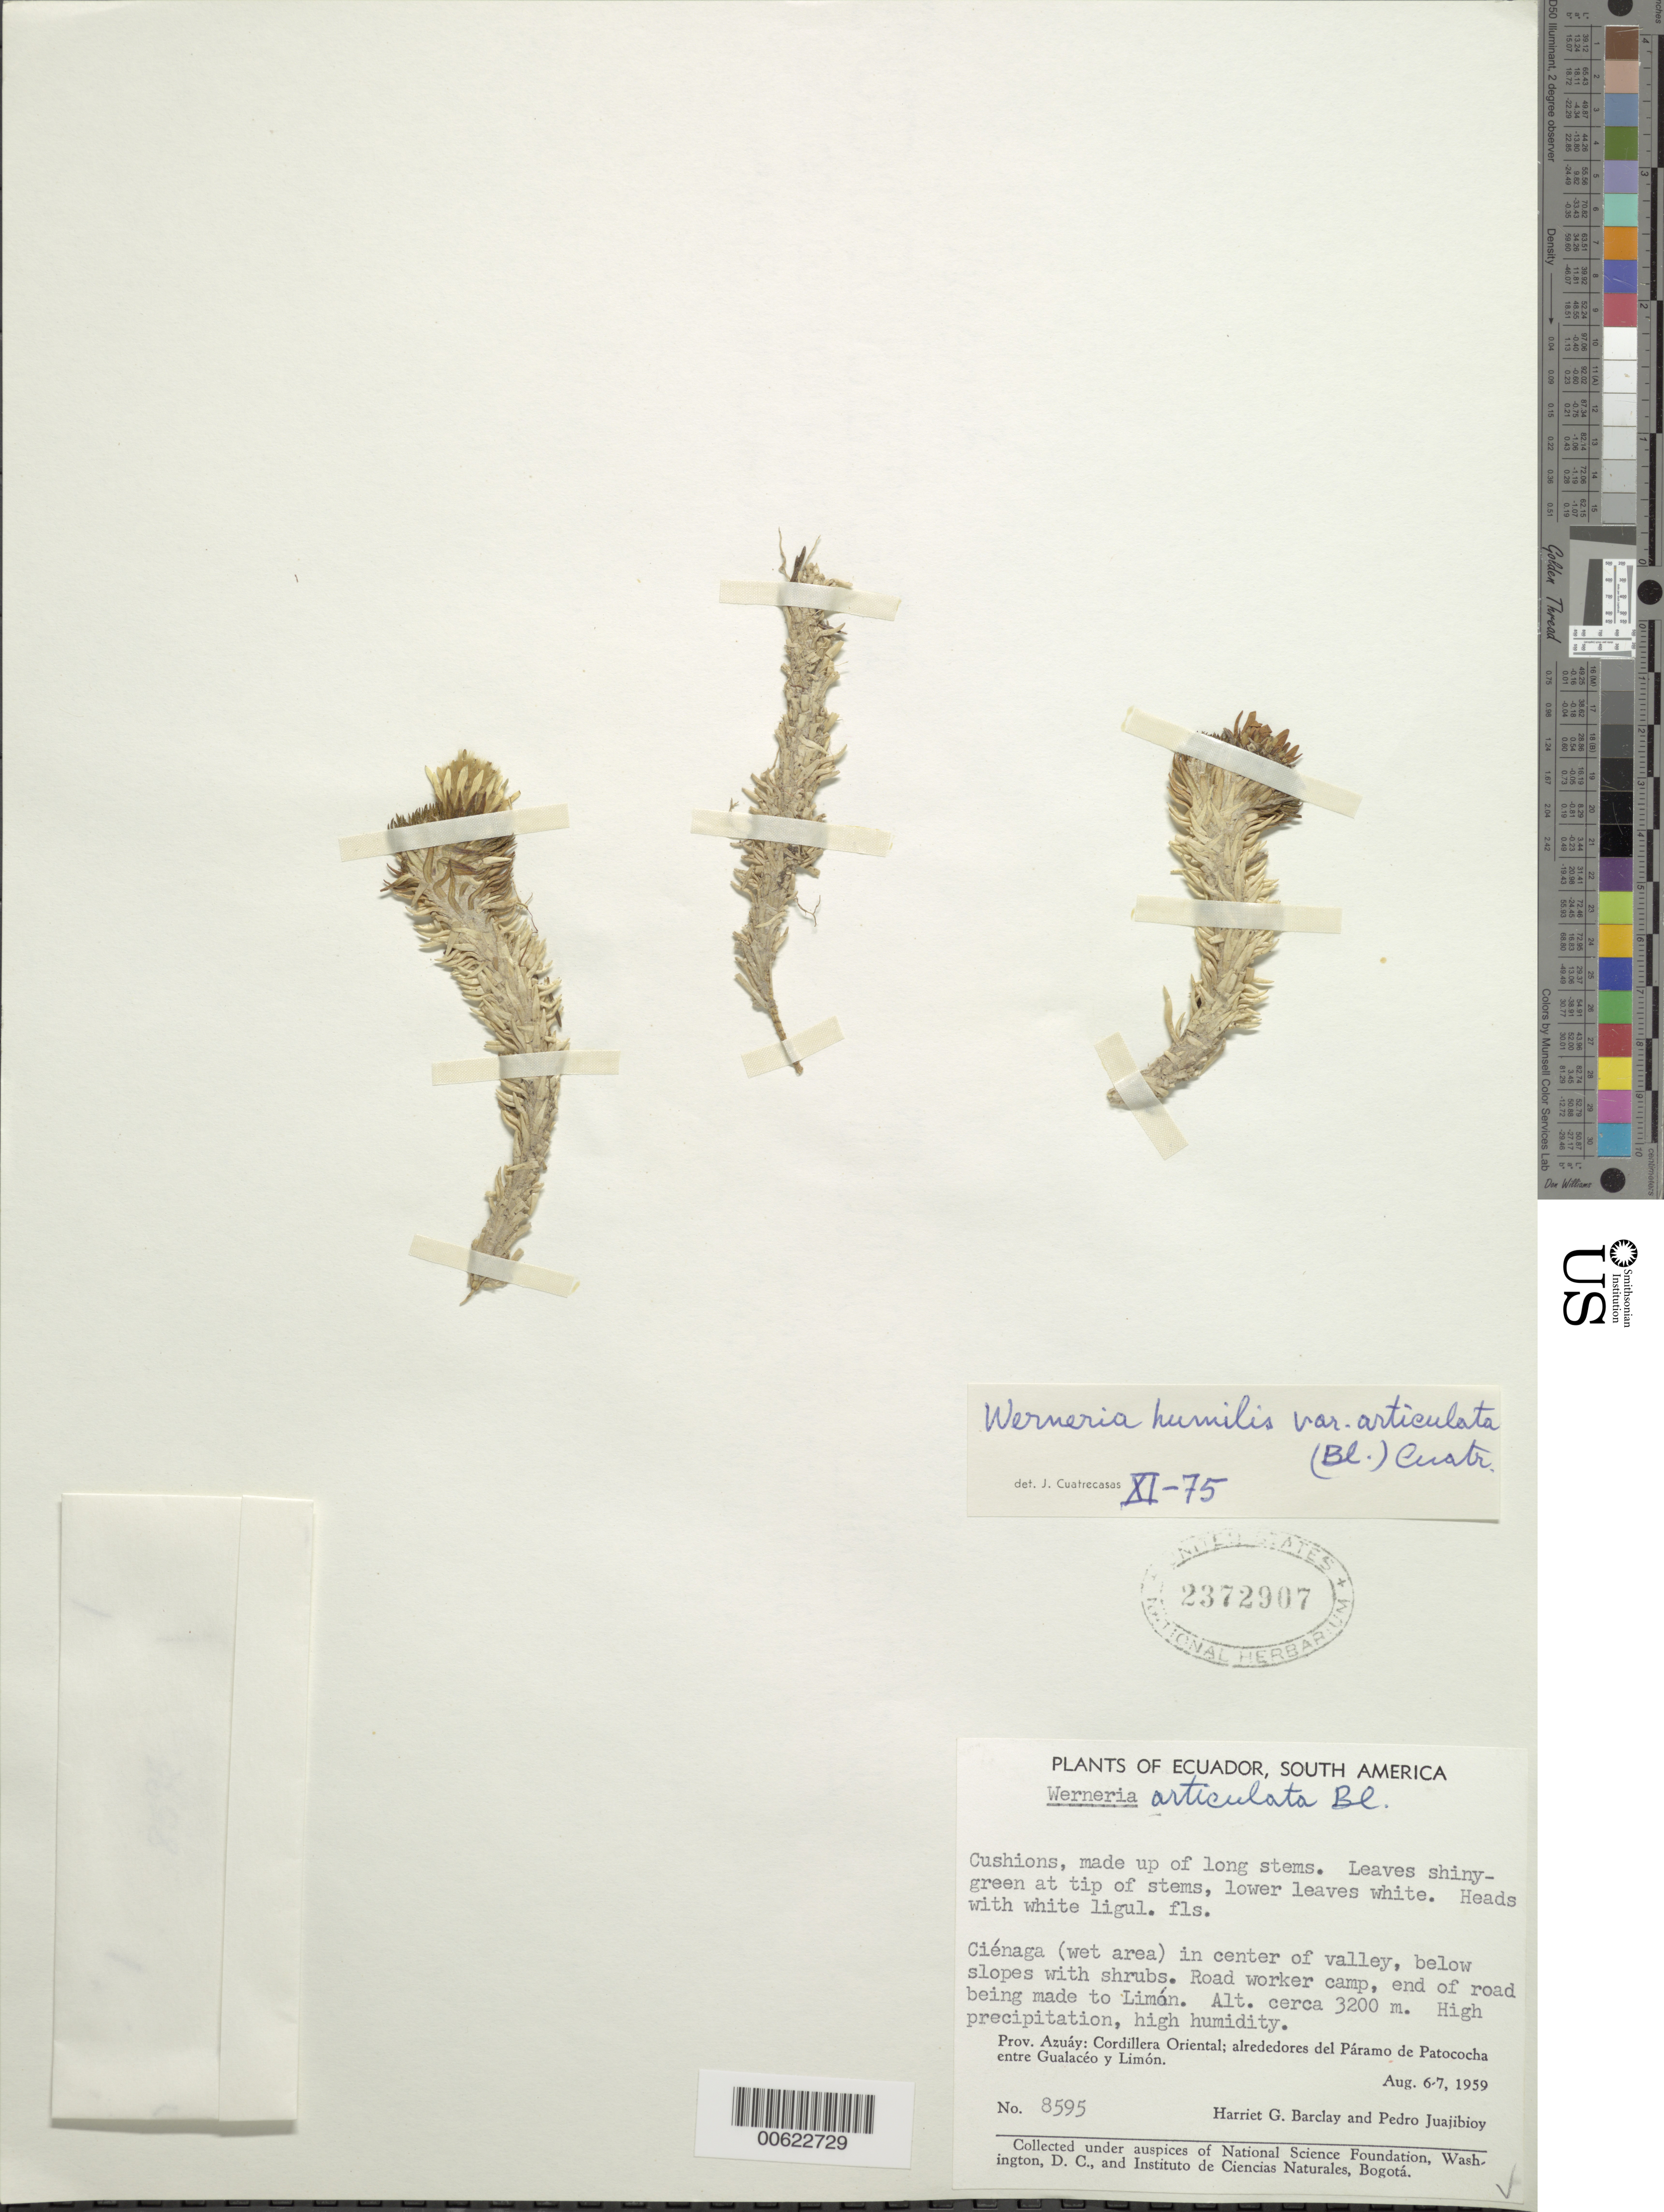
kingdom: Plantae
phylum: Tracheophyta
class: Magnoliopsida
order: Asterales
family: Asteraceae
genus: Xenophyllum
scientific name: Xenophyllum humile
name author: (Kunth) V.A. Funk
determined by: Funk, Vicki A., (BOT), Smithsonian Institution - National Museum of Natural History (UNITED STATES)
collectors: H. G. Barclay & P. Juajibioy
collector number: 8595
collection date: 1959-08-06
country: Ecuador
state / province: Azuay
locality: Cordillera Oriental, alrededores del Páramo de Patococha entre Gualacéo y Limón. Road worker camp at end of road to Limón.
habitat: Cienaga in center of valley, below slopes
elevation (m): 32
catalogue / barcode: US 2372907